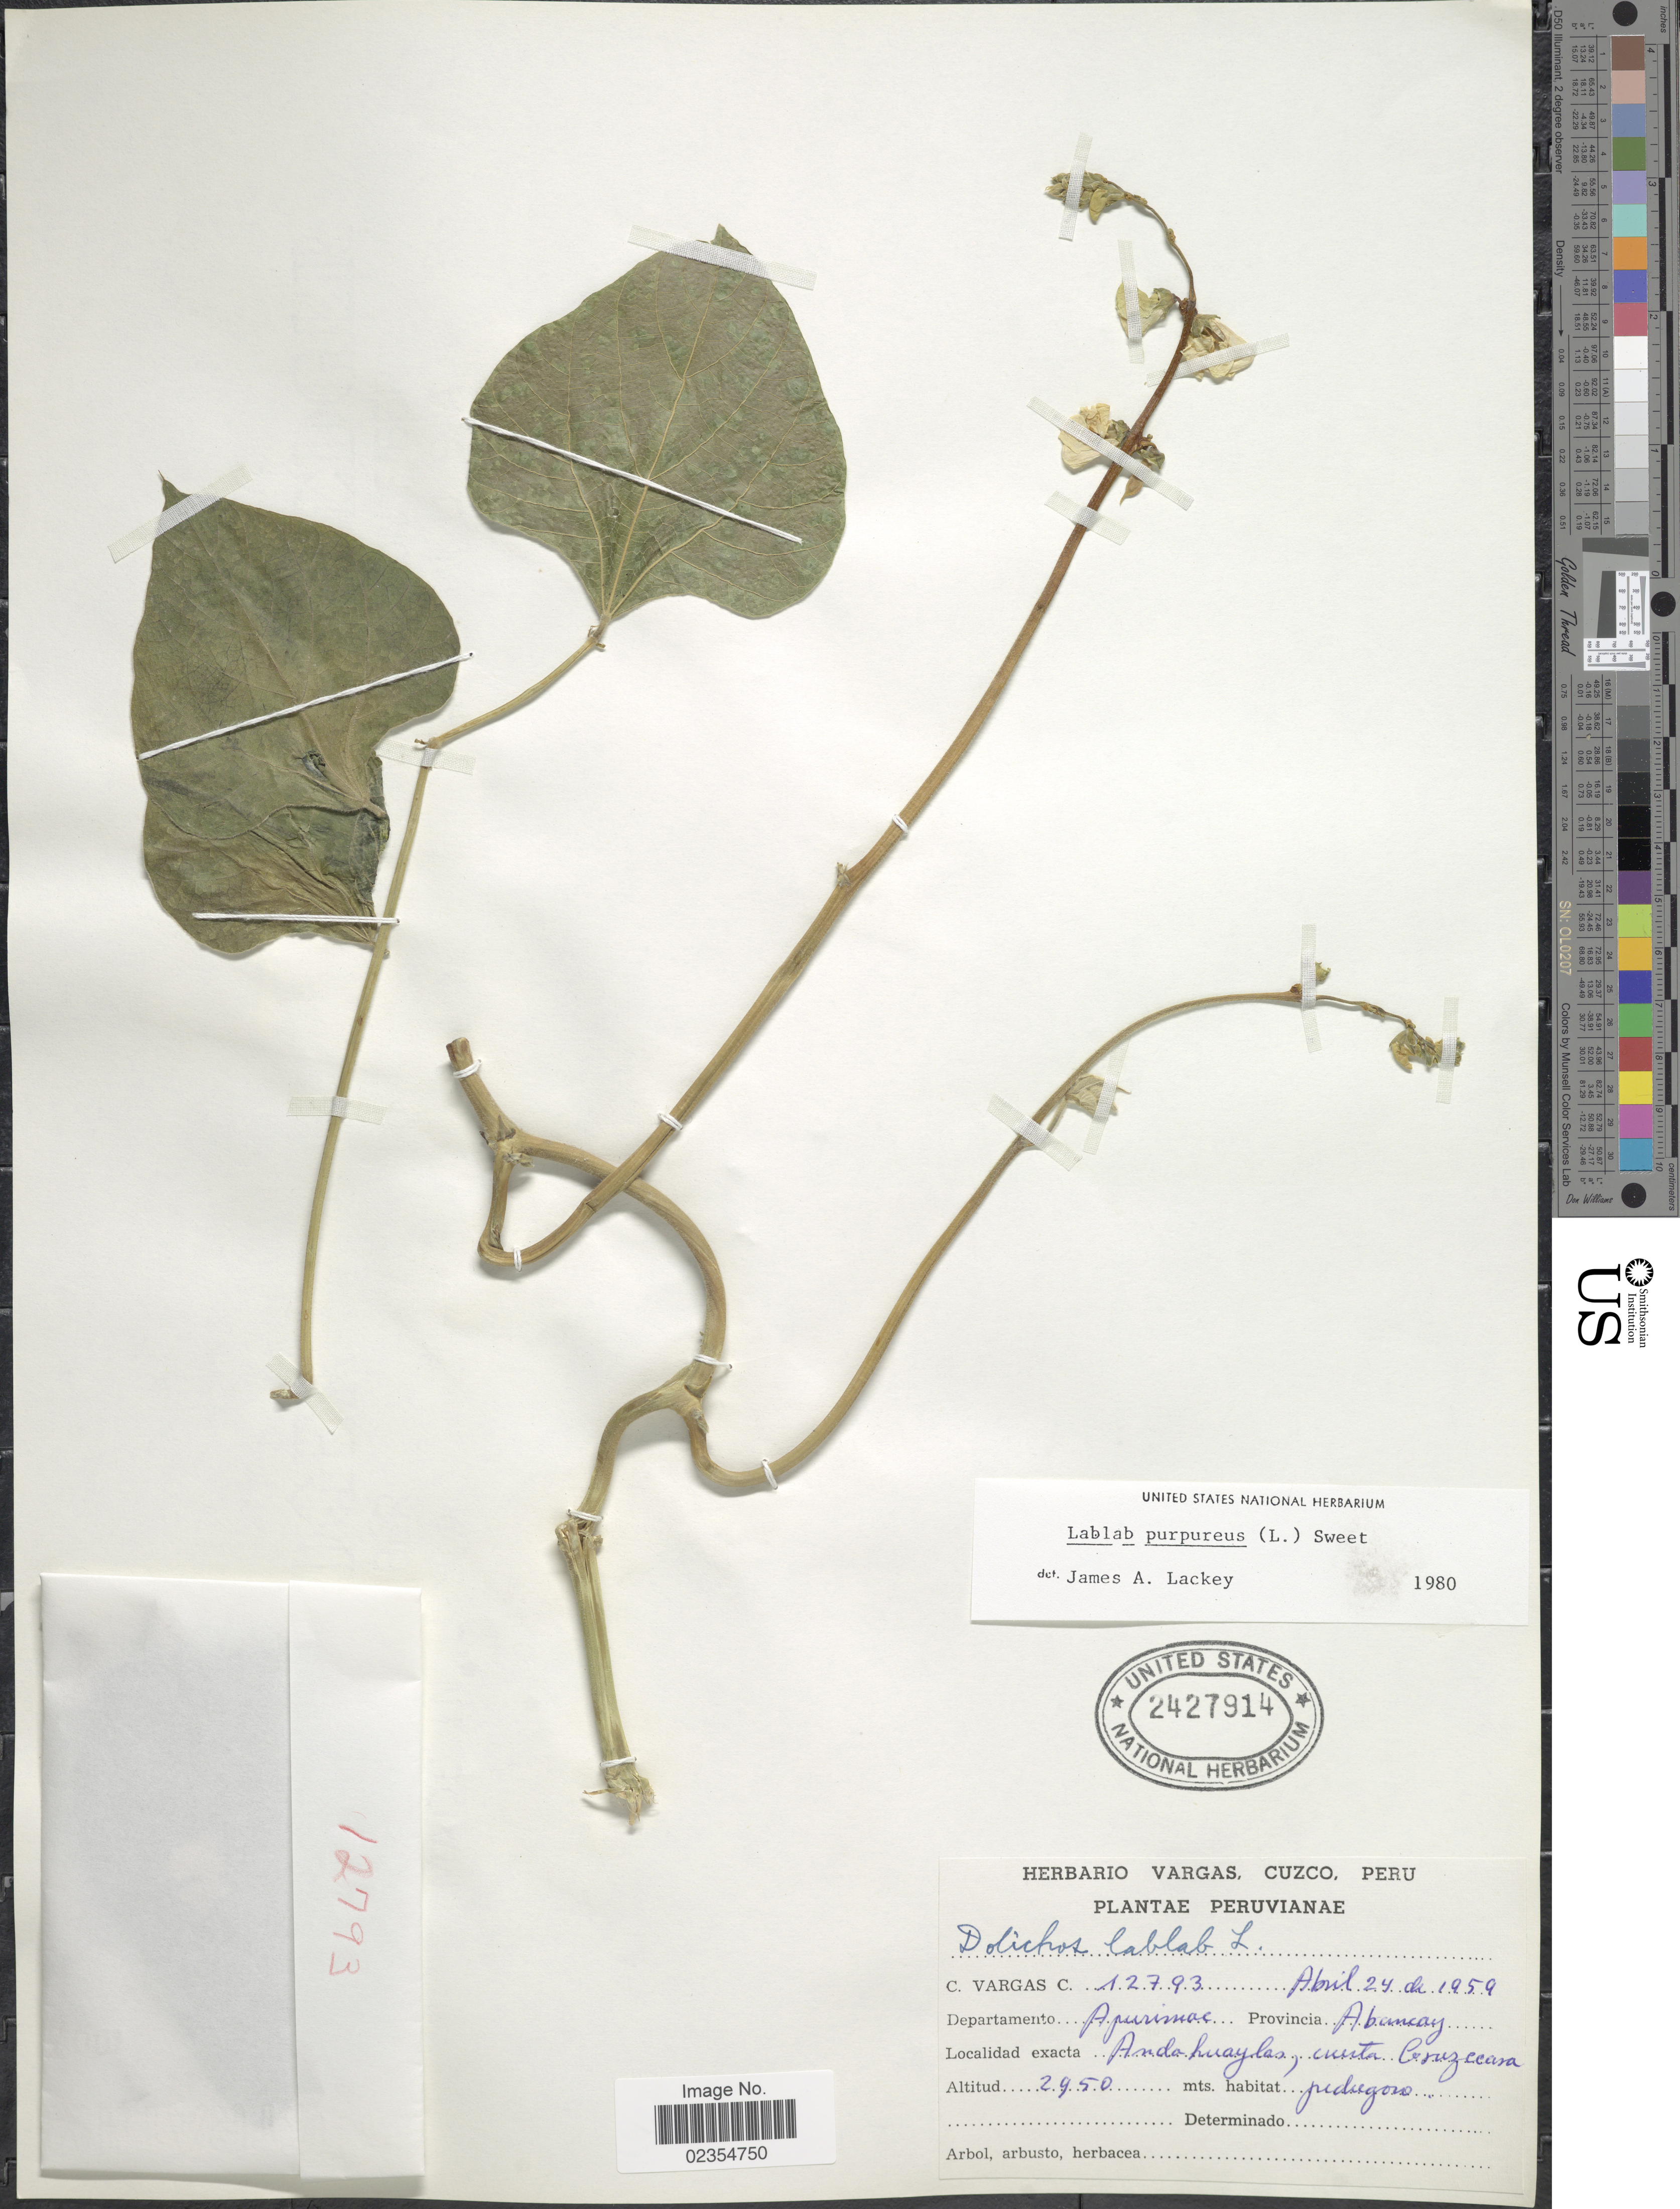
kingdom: Plantae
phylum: Tracheophyta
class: Magnoliopsida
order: Fabales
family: Fabaceae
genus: Lablab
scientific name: Lablab purpureus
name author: (L.) Sweet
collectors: C. Vargas Calderón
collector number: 12793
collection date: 1959-04-24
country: Peru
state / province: Apurímac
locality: Provincia Abancay, Ando huaylas, cuerta Cruzccasa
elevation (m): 2950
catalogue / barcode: US 2427914